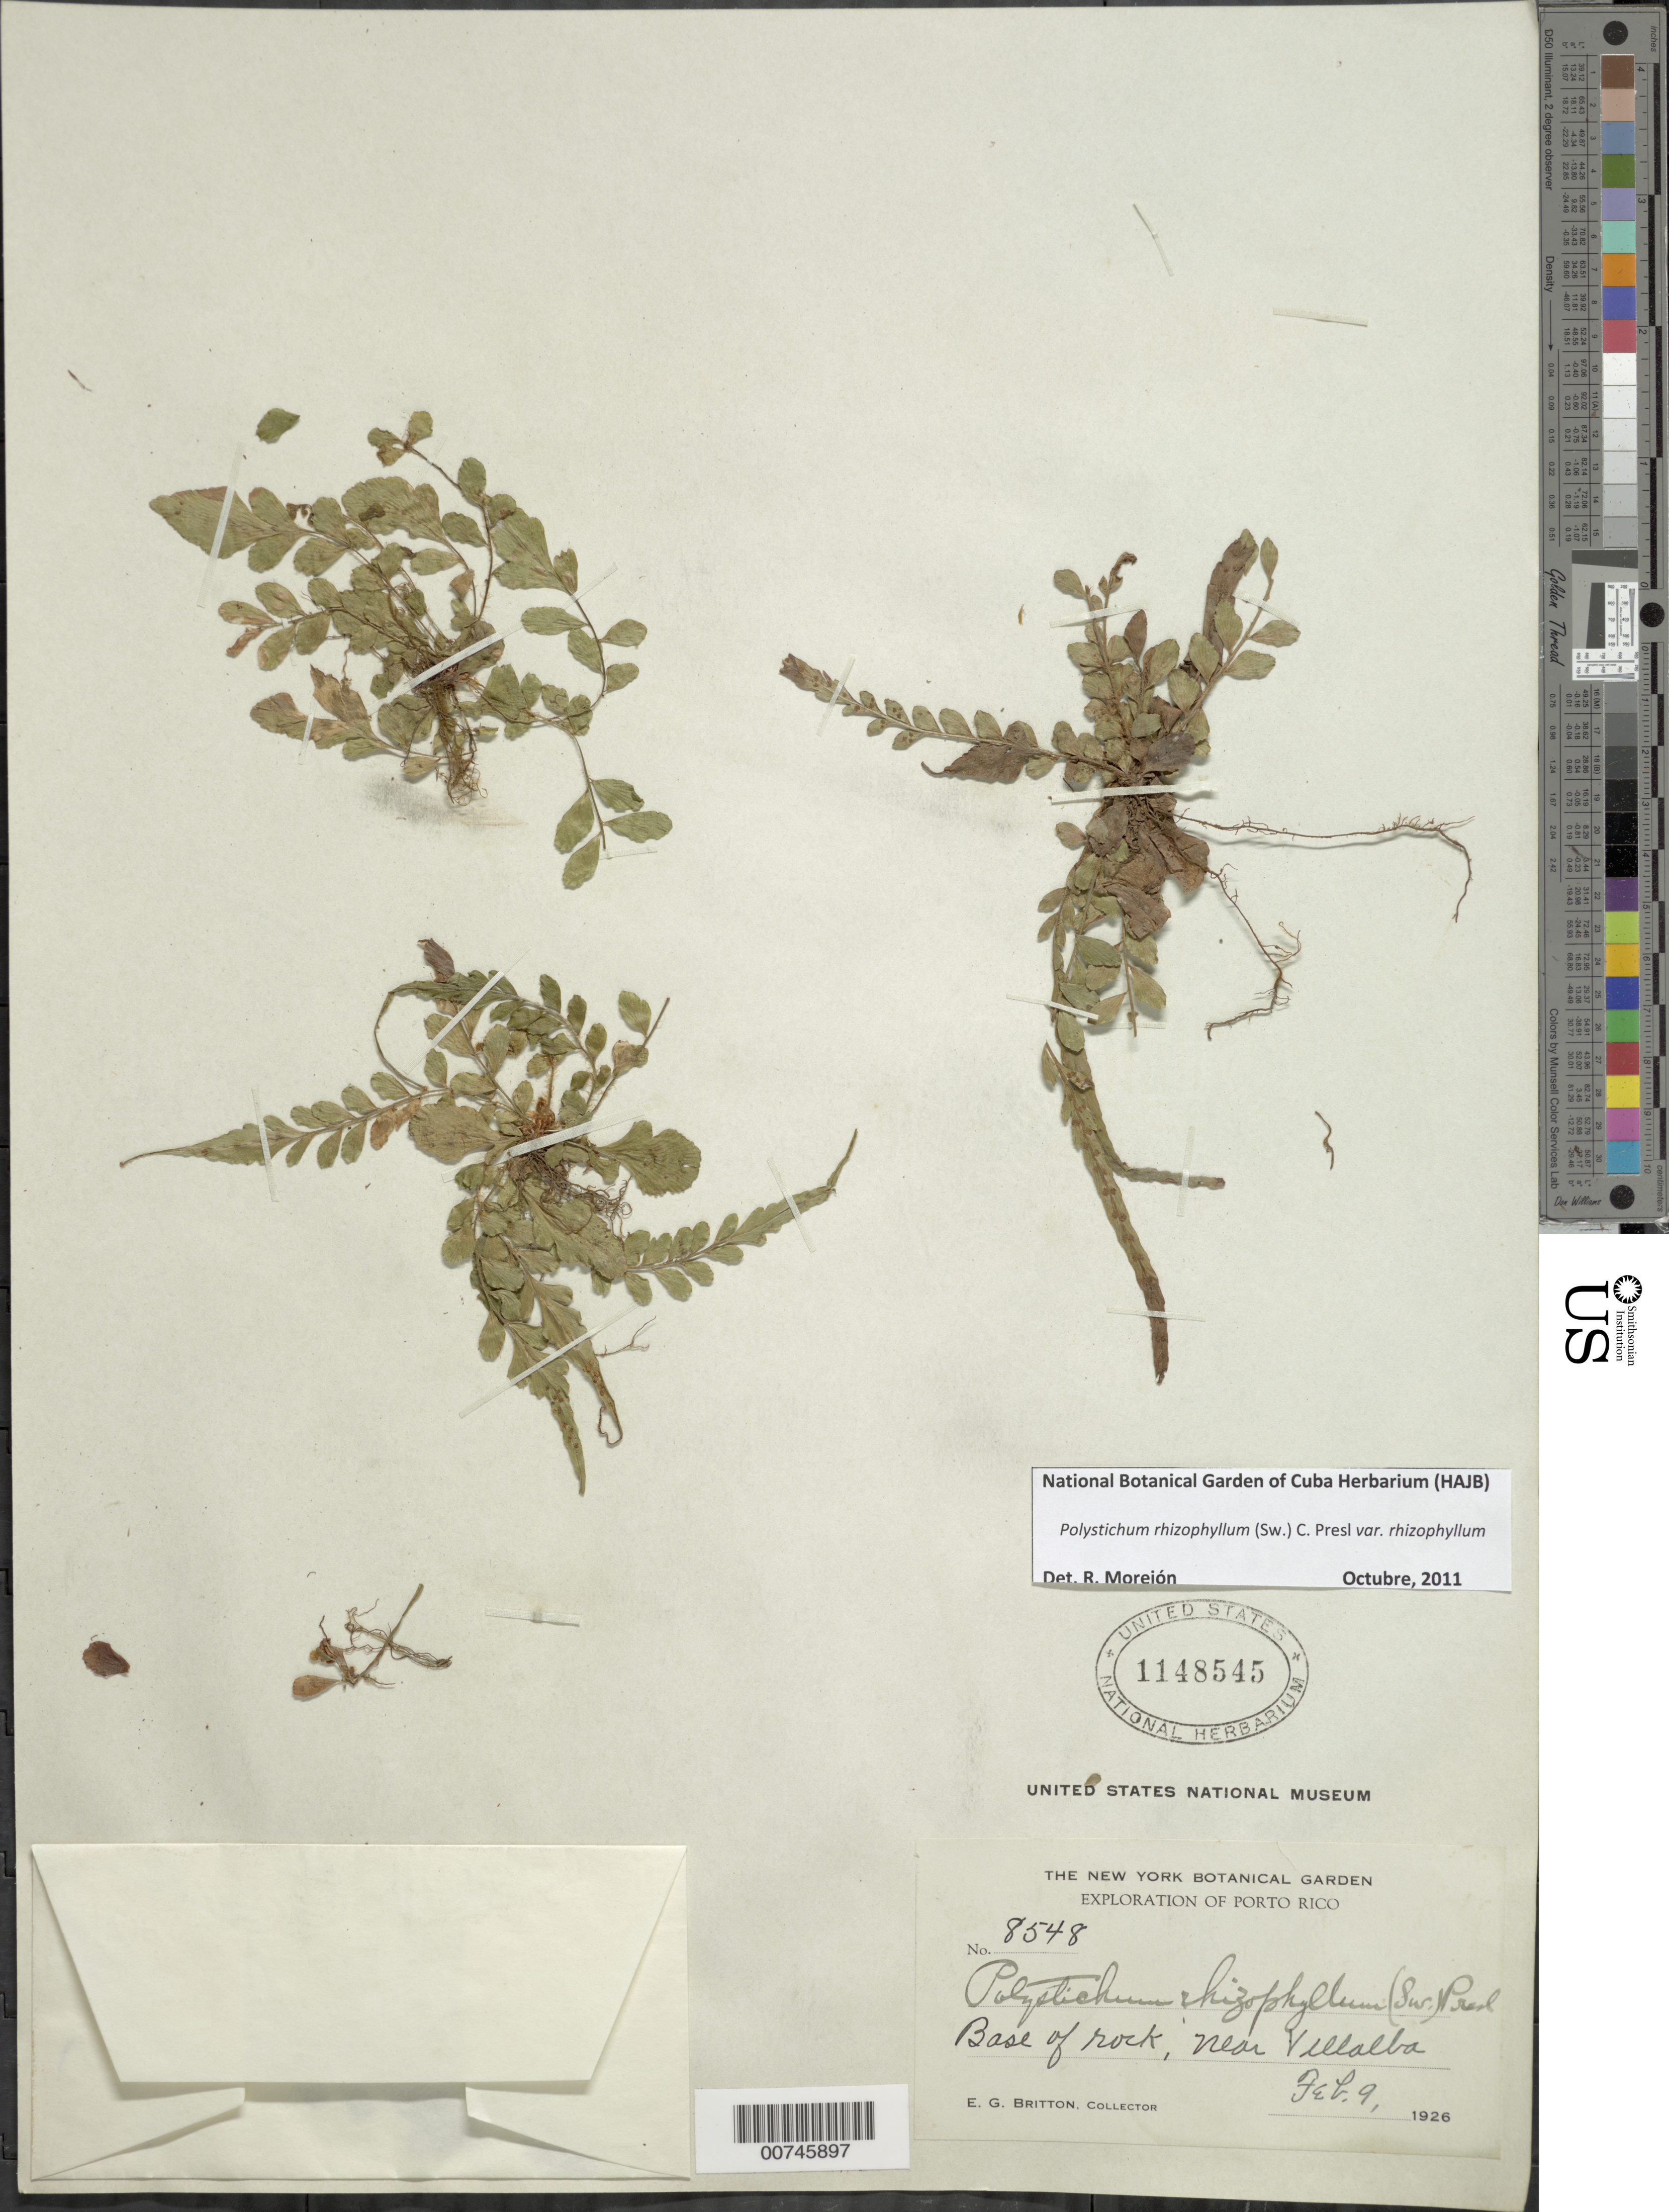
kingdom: Plantae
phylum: Tracheophyta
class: Polypodiopsida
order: Polypodiales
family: Dryopteridaceae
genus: Polystichum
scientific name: Polystichum rhizophyllum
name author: (Sw.) C. Presl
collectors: E. G. Britton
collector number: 8548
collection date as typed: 09 Feb 1926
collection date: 1926-02-09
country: Puerto Rico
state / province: Florida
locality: Near Villalba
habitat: Base of rock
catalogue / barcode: US 1148545